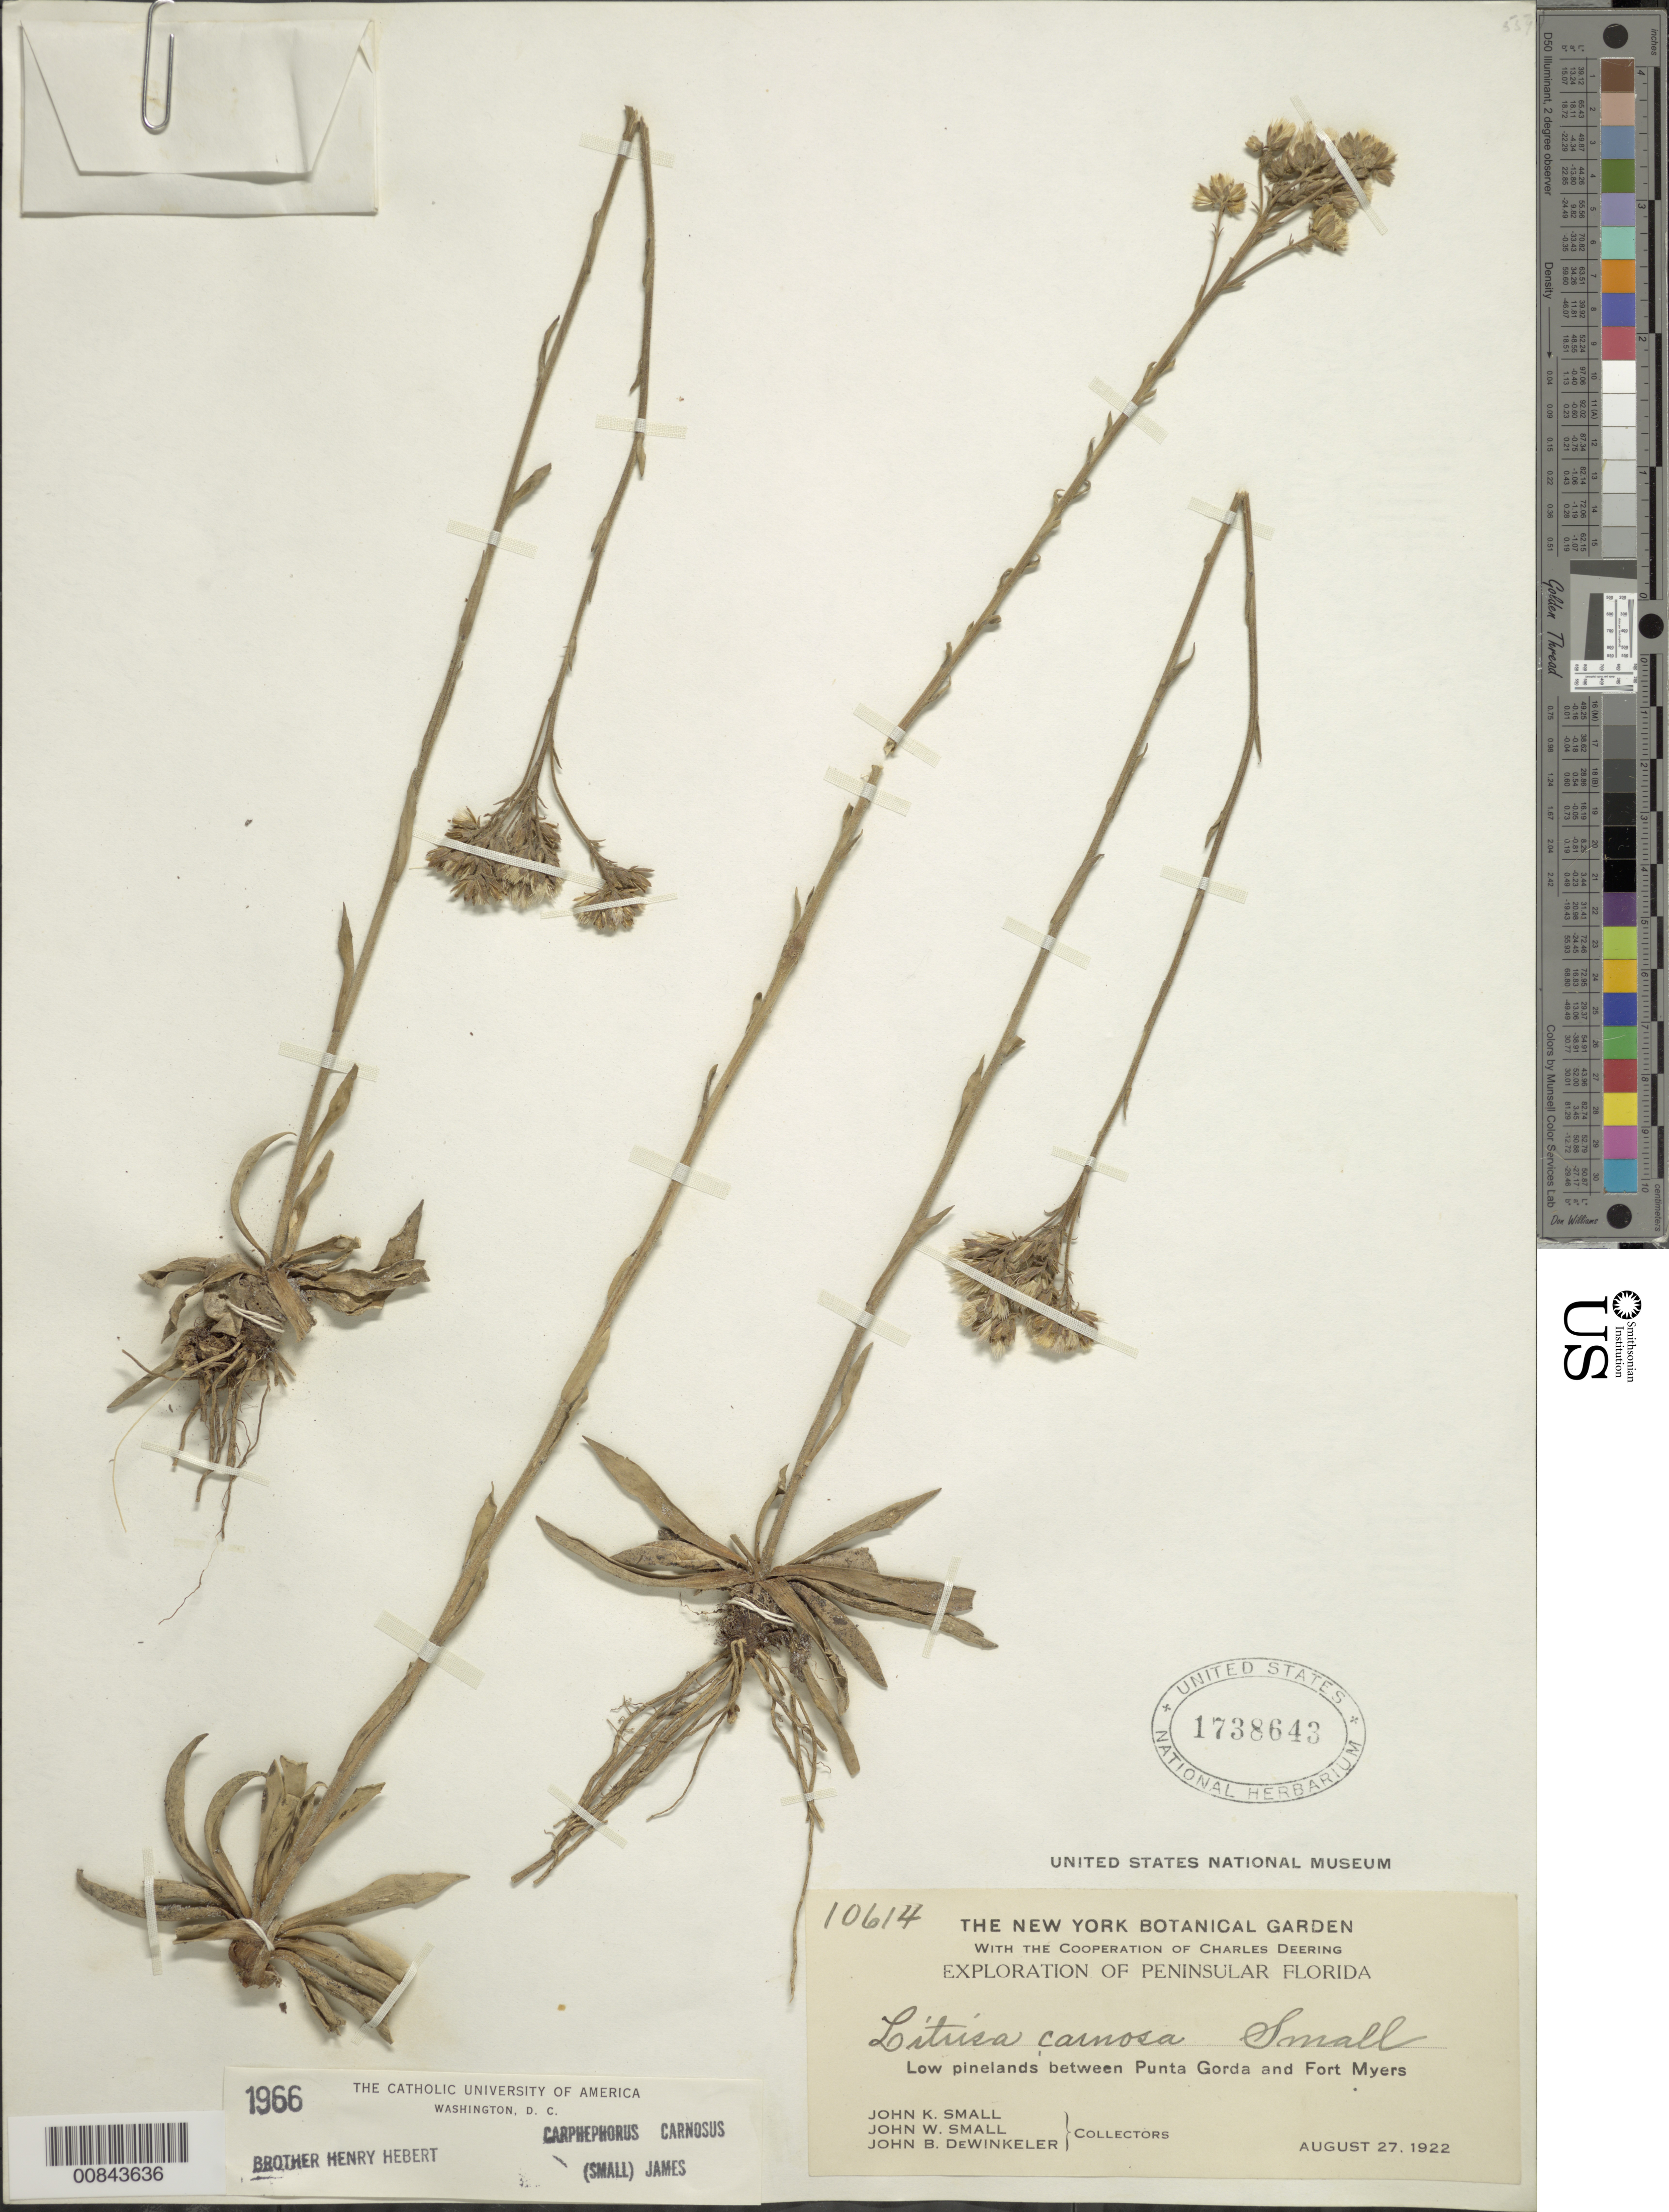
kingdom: Plantae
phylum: Tracheophyta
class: Magnoliopsida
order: Asterales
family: Asteraceae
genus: Carphephorus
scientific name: Carphephorus carnosus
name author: (Small) C. W. James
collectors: J. K. Small, J. Small & J. DeWinkeler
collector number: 10614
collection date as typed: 27 Aug 1922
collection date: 1922-08-27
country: United States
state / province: Florida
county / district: Charlotte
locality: Between Punta Gorda and Fort Myers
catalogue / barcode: US 1738643